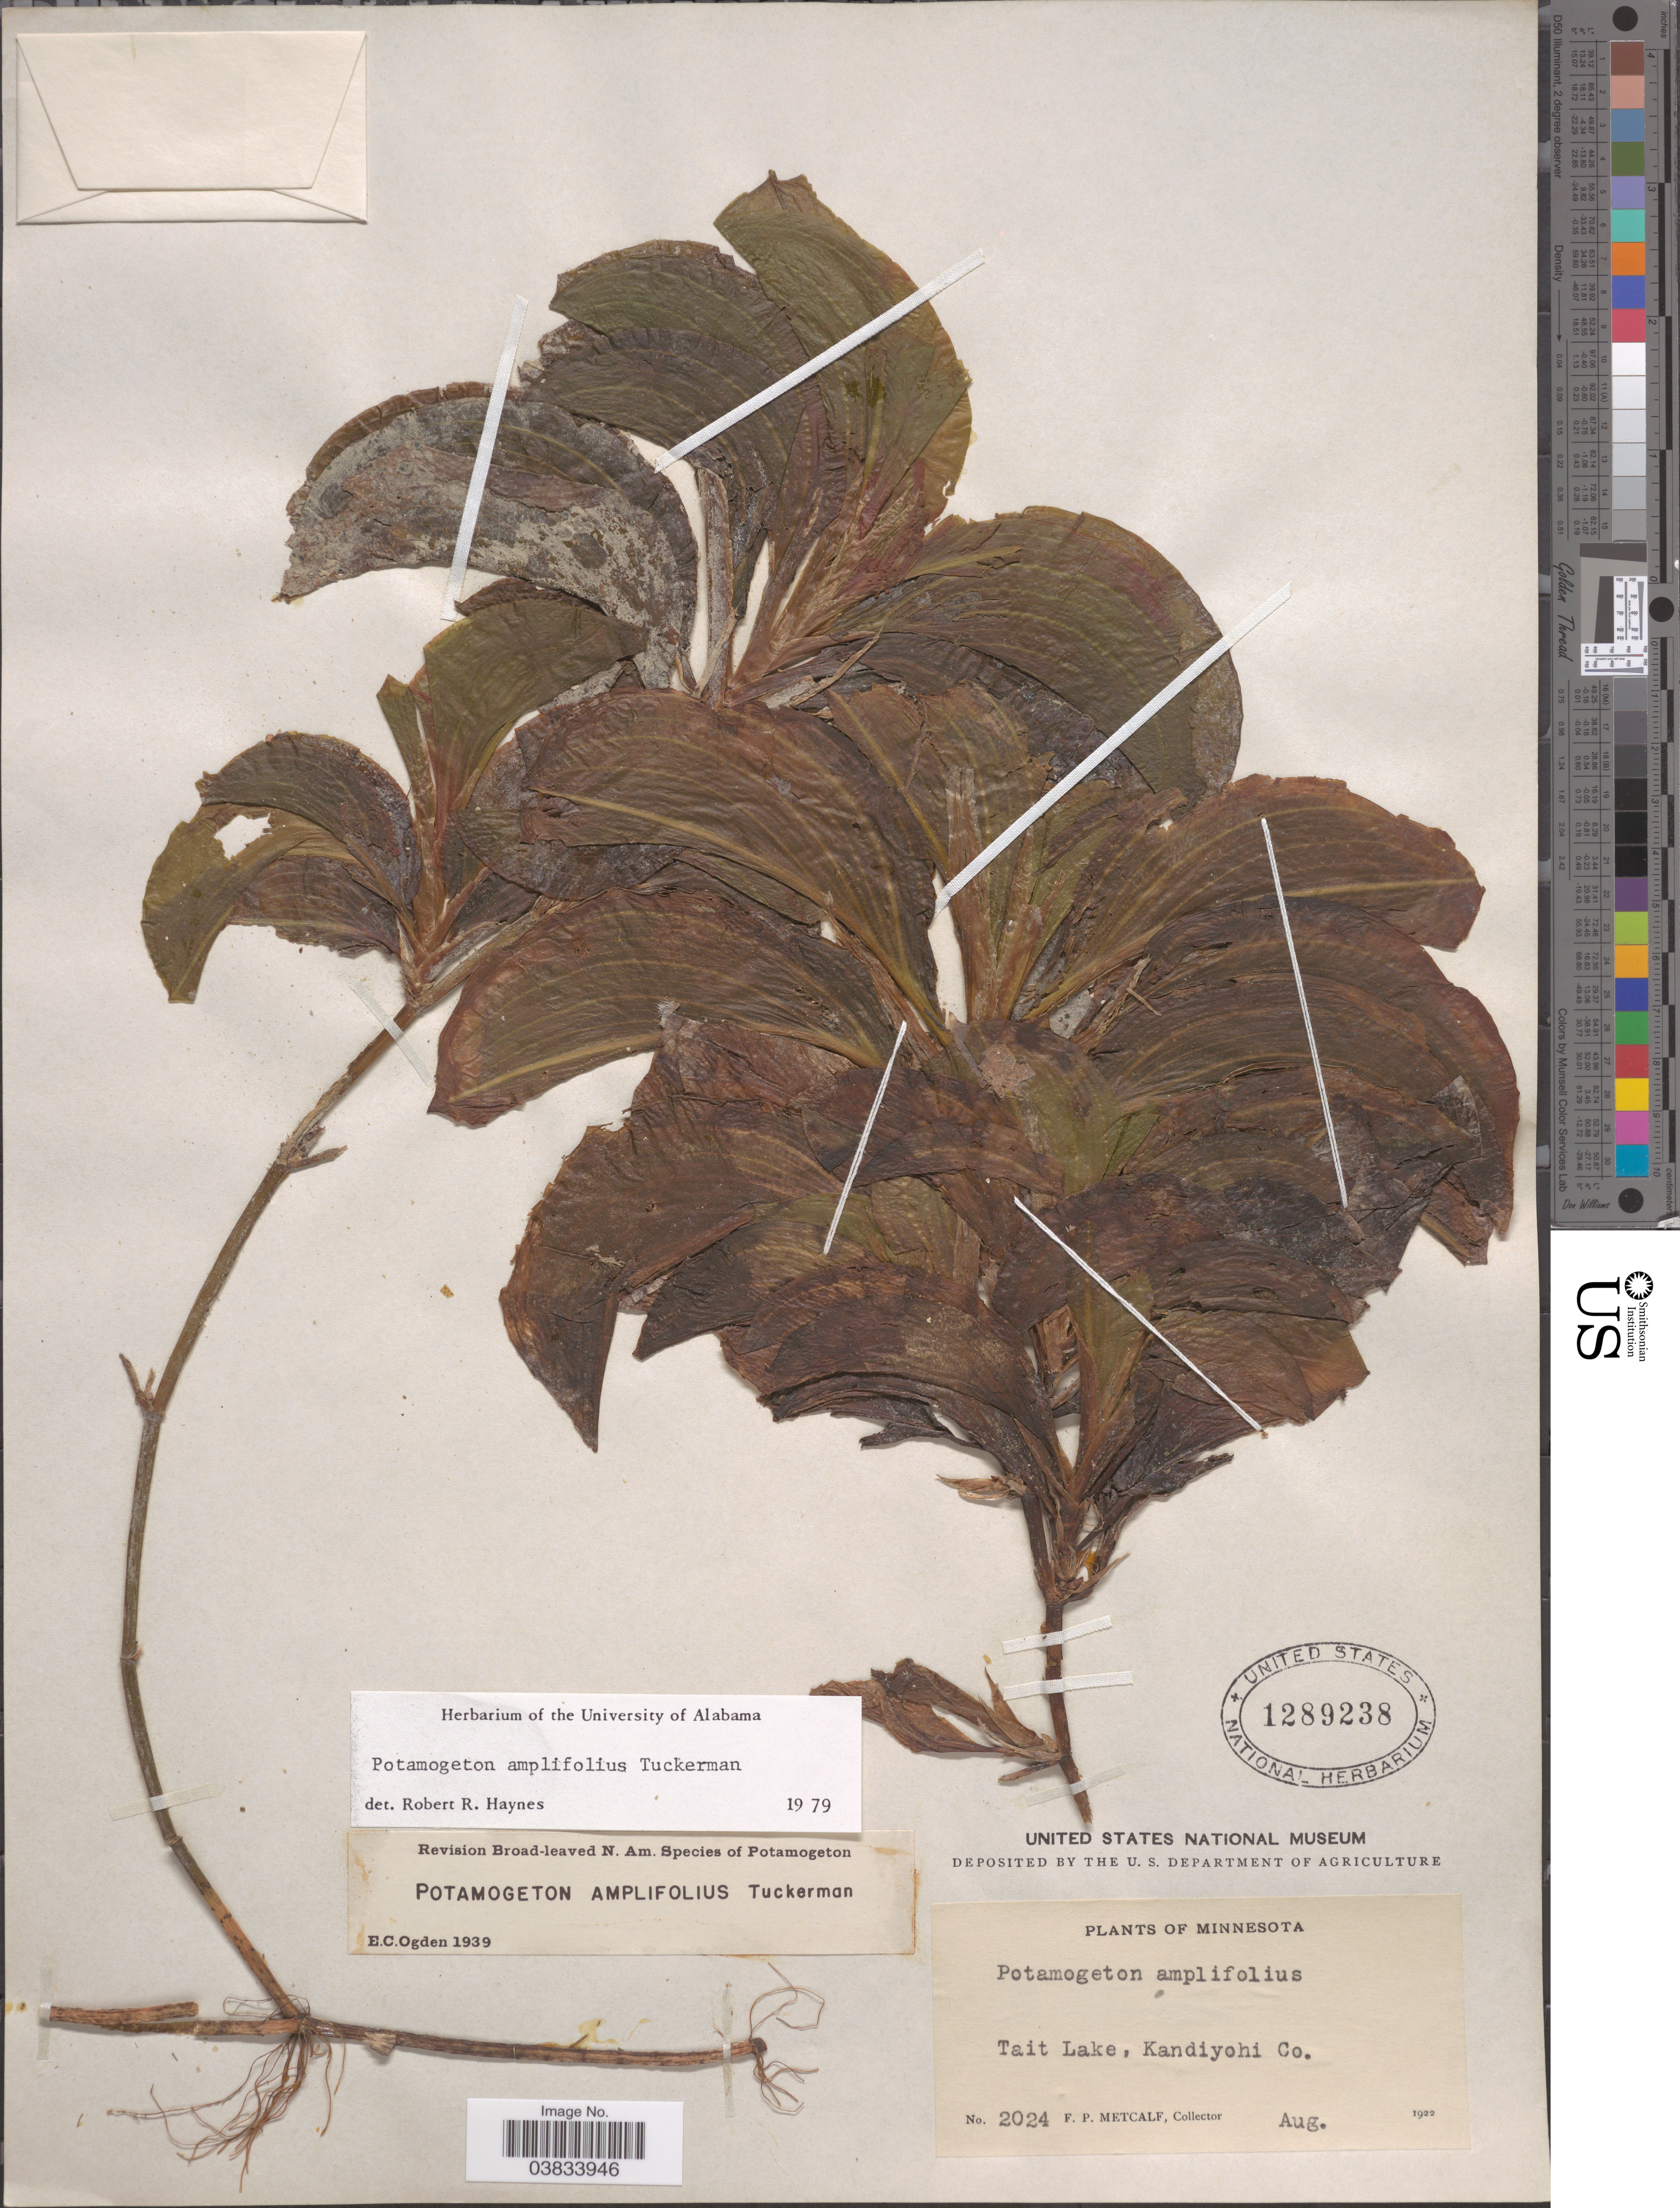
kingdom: Plantae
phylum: Tracheophyta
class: Liliopsida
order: Alismatales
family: Potamogetonaceae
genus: Potamogeton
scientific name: Potamogeton amplifolius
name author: Tuckerm.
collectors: F. Metcalf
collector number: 2024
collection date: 1922-08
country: United States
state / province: Minnesota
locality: Tait Lake, Kandiyohi Co.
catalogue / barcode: US 1289238